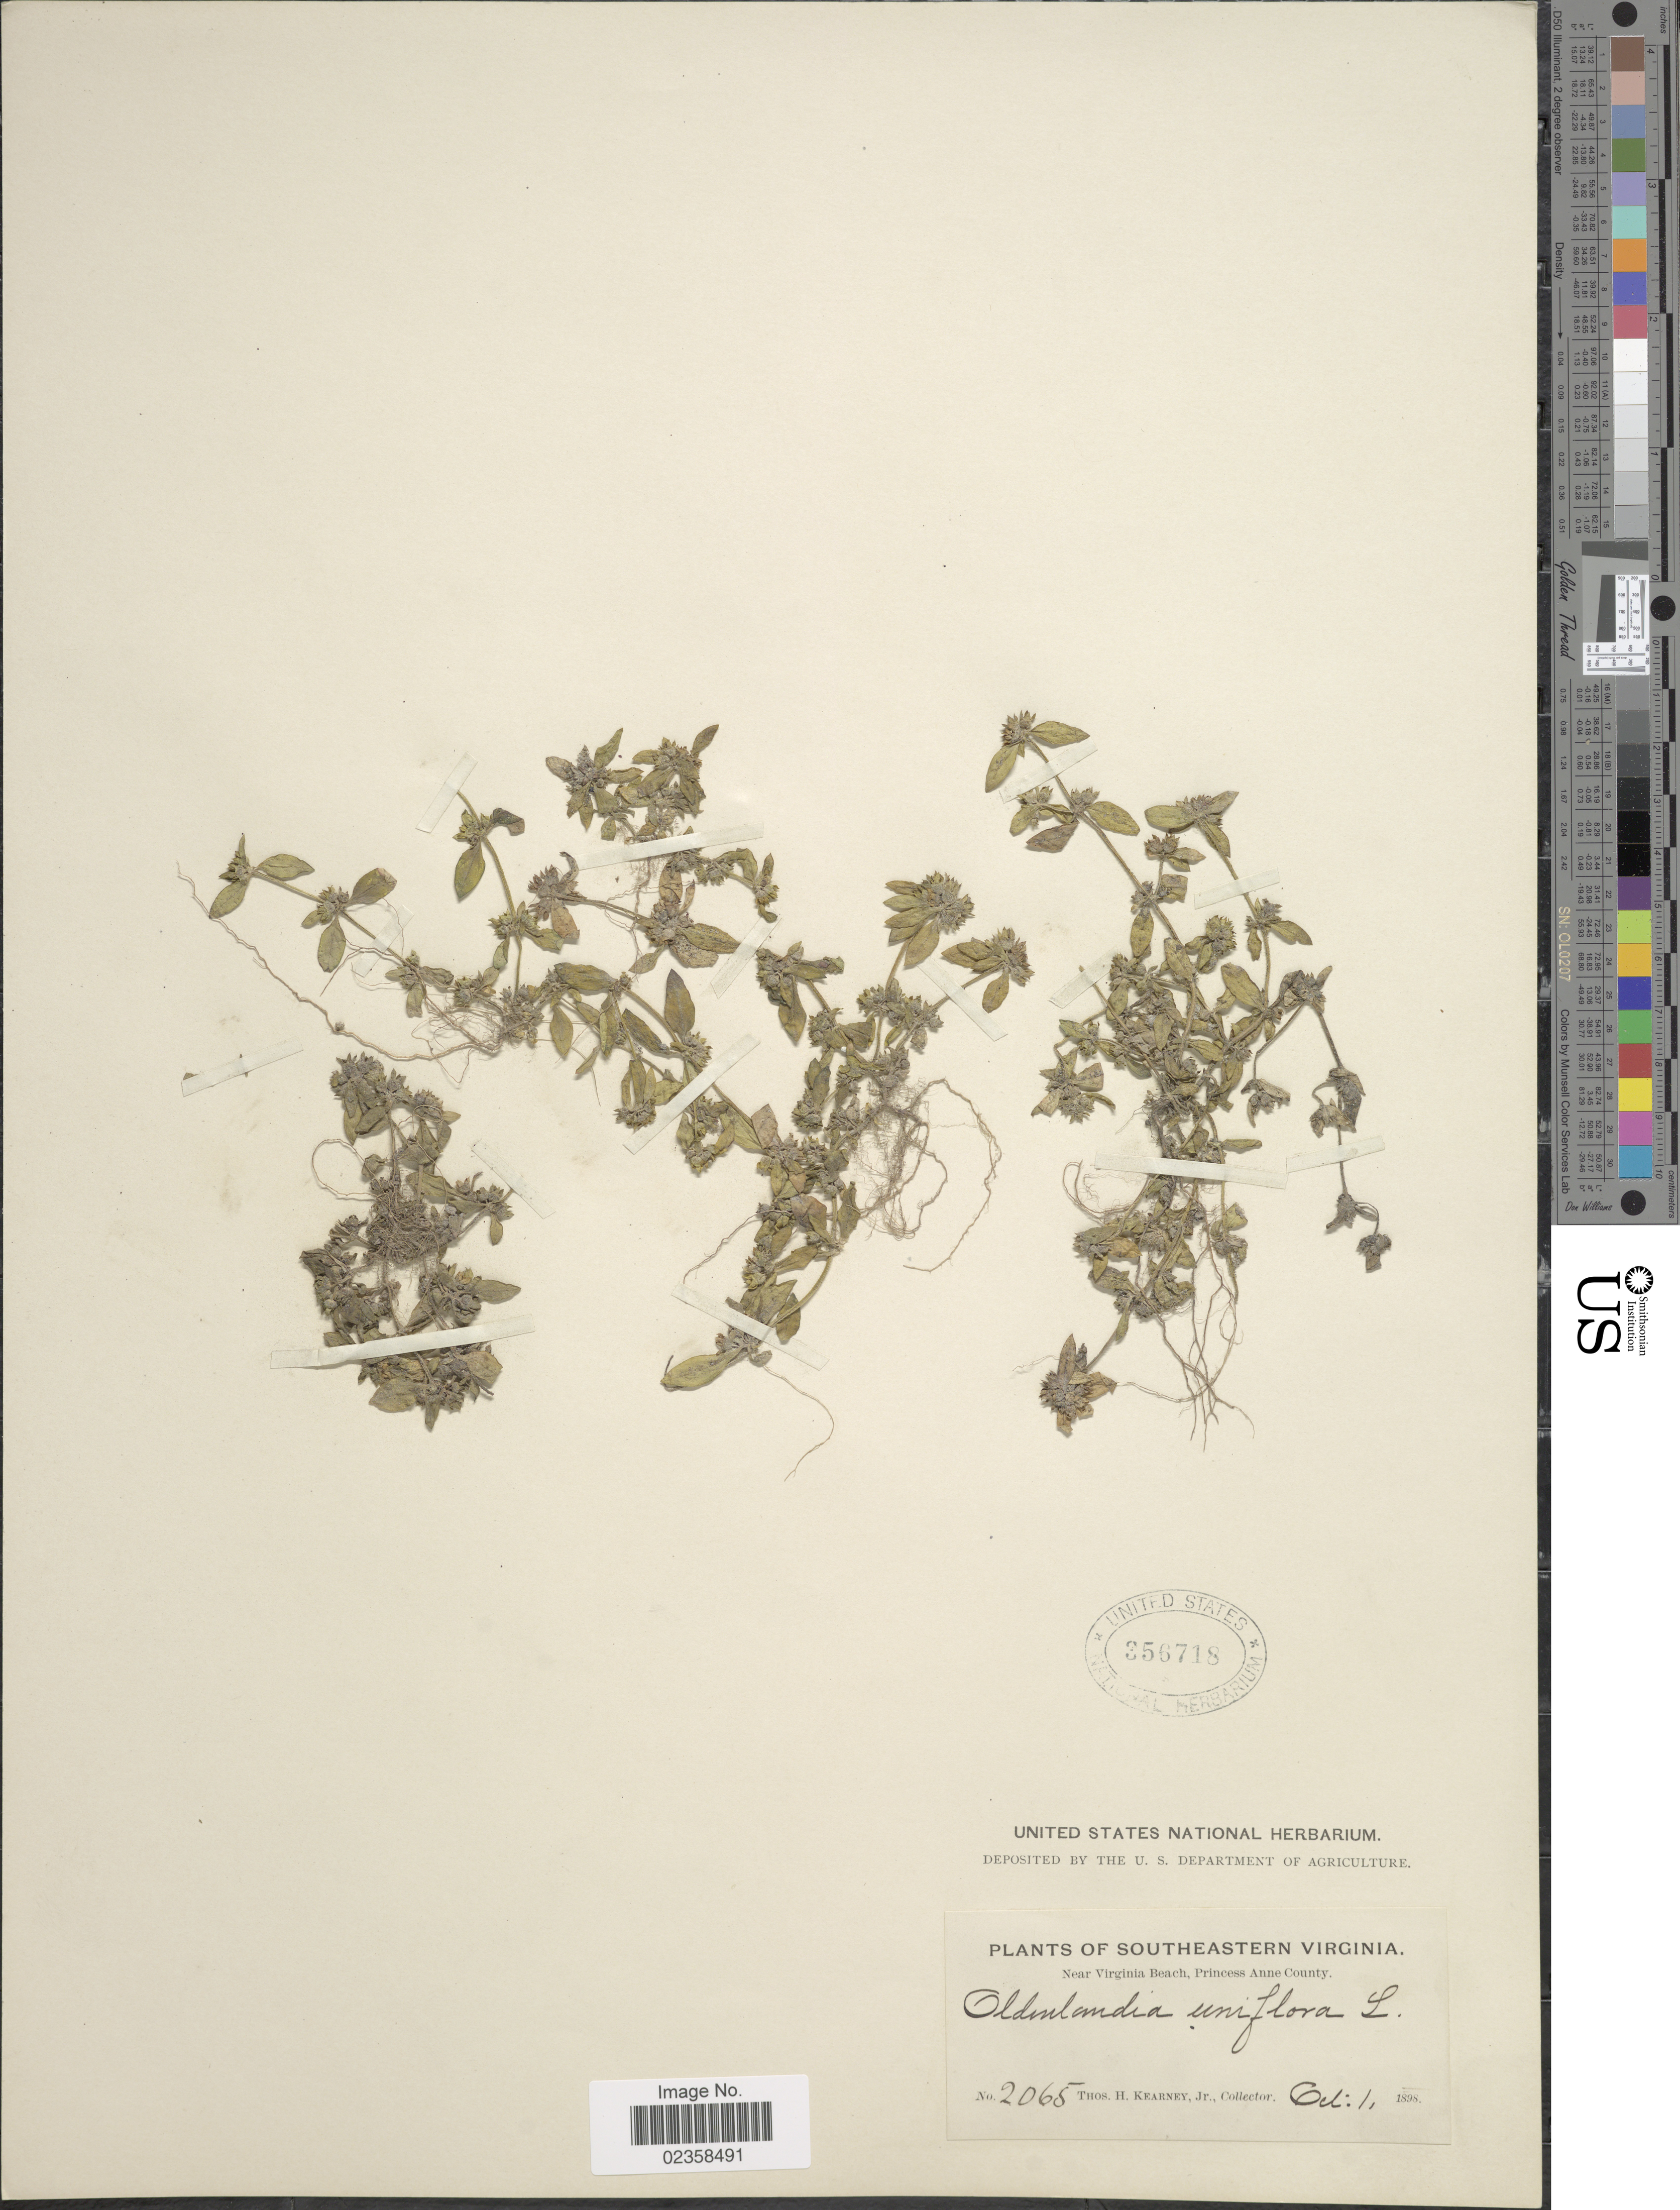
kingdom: Plantae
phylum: Tracheophyta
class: Magnoliopsida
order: Gentianales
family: Rubiaceae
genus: Oldenlandia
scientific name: Oldenlandia uniflora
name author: L.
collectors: T. H. Kearney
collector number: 2065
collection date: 1898-10-01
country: United States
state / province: Virginia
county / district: City of Virginia Beach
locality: Southeastern Virginia, Near Virginia Beach, Princess Anne (=historic county name) County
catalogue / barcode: US 356718